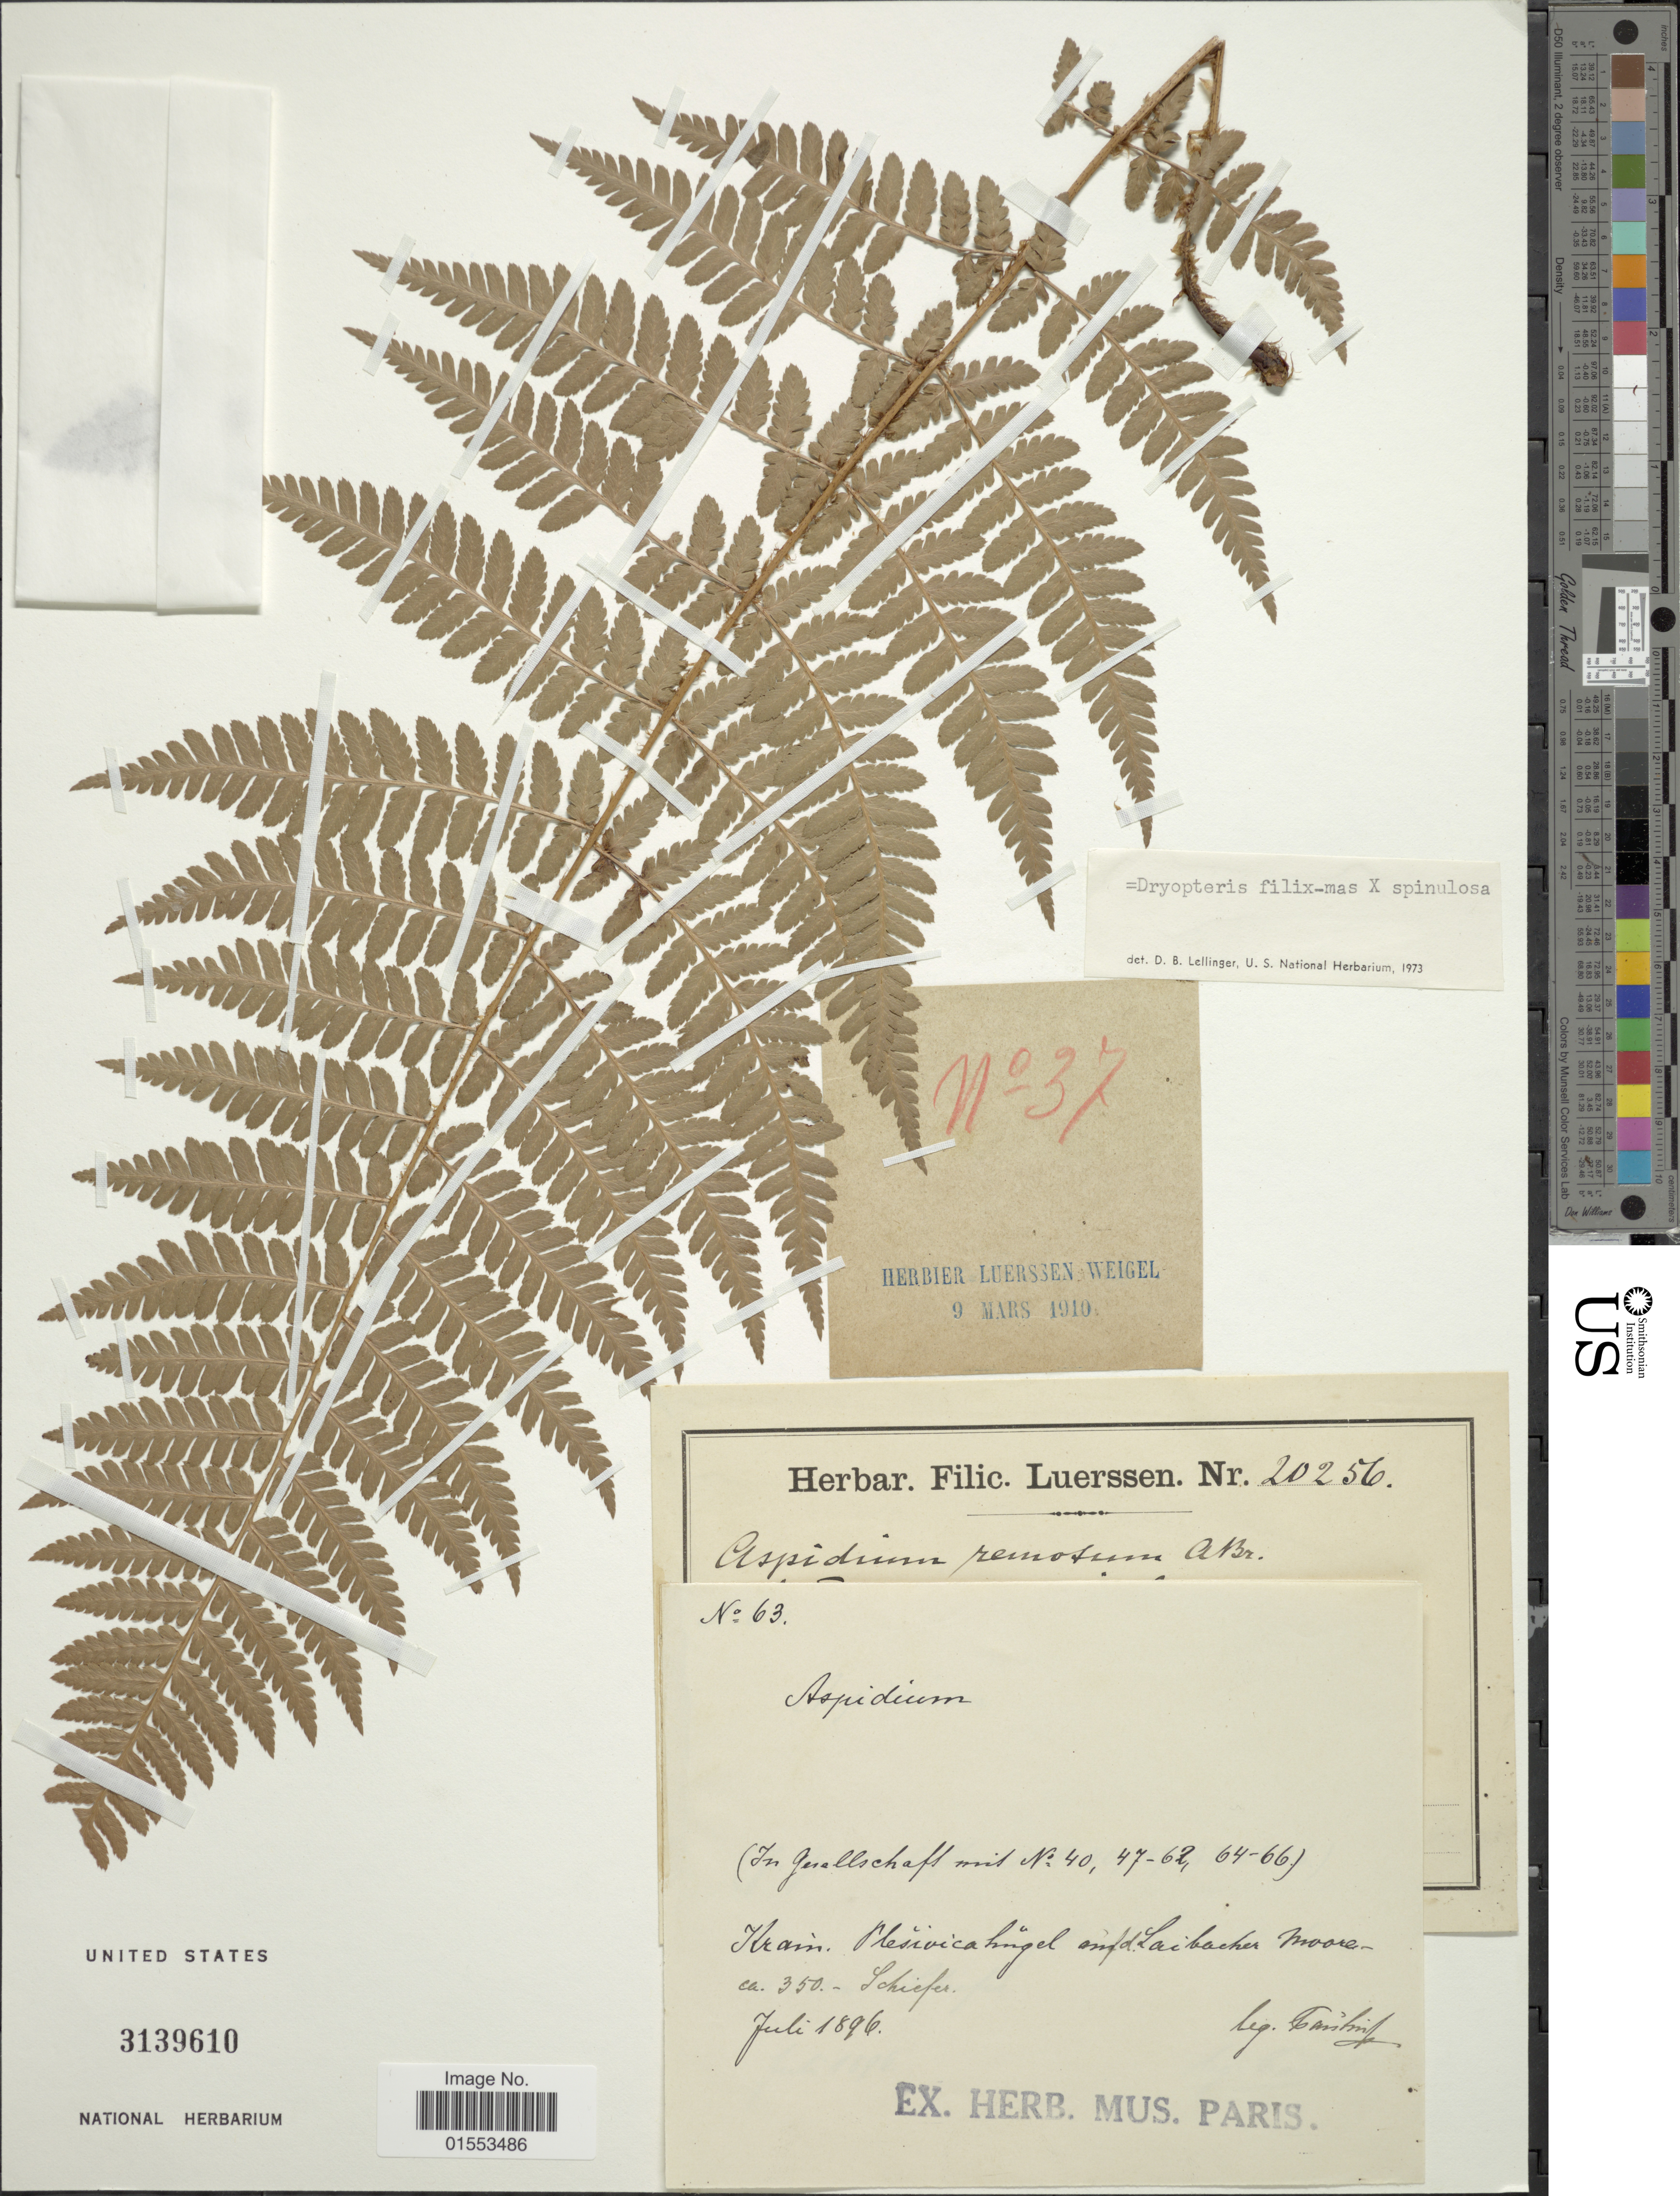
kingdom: Plantae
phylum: Tracheophyta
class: Polypodiopsida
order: Polypodiales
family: Dryopteridaceae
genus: Dryopteris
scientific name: Dryopteris remota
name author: (A. Braun) Hayek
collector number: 63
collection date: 1896-07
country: Slovenia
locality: Krain. Plešivica.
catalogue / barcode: US 3139610